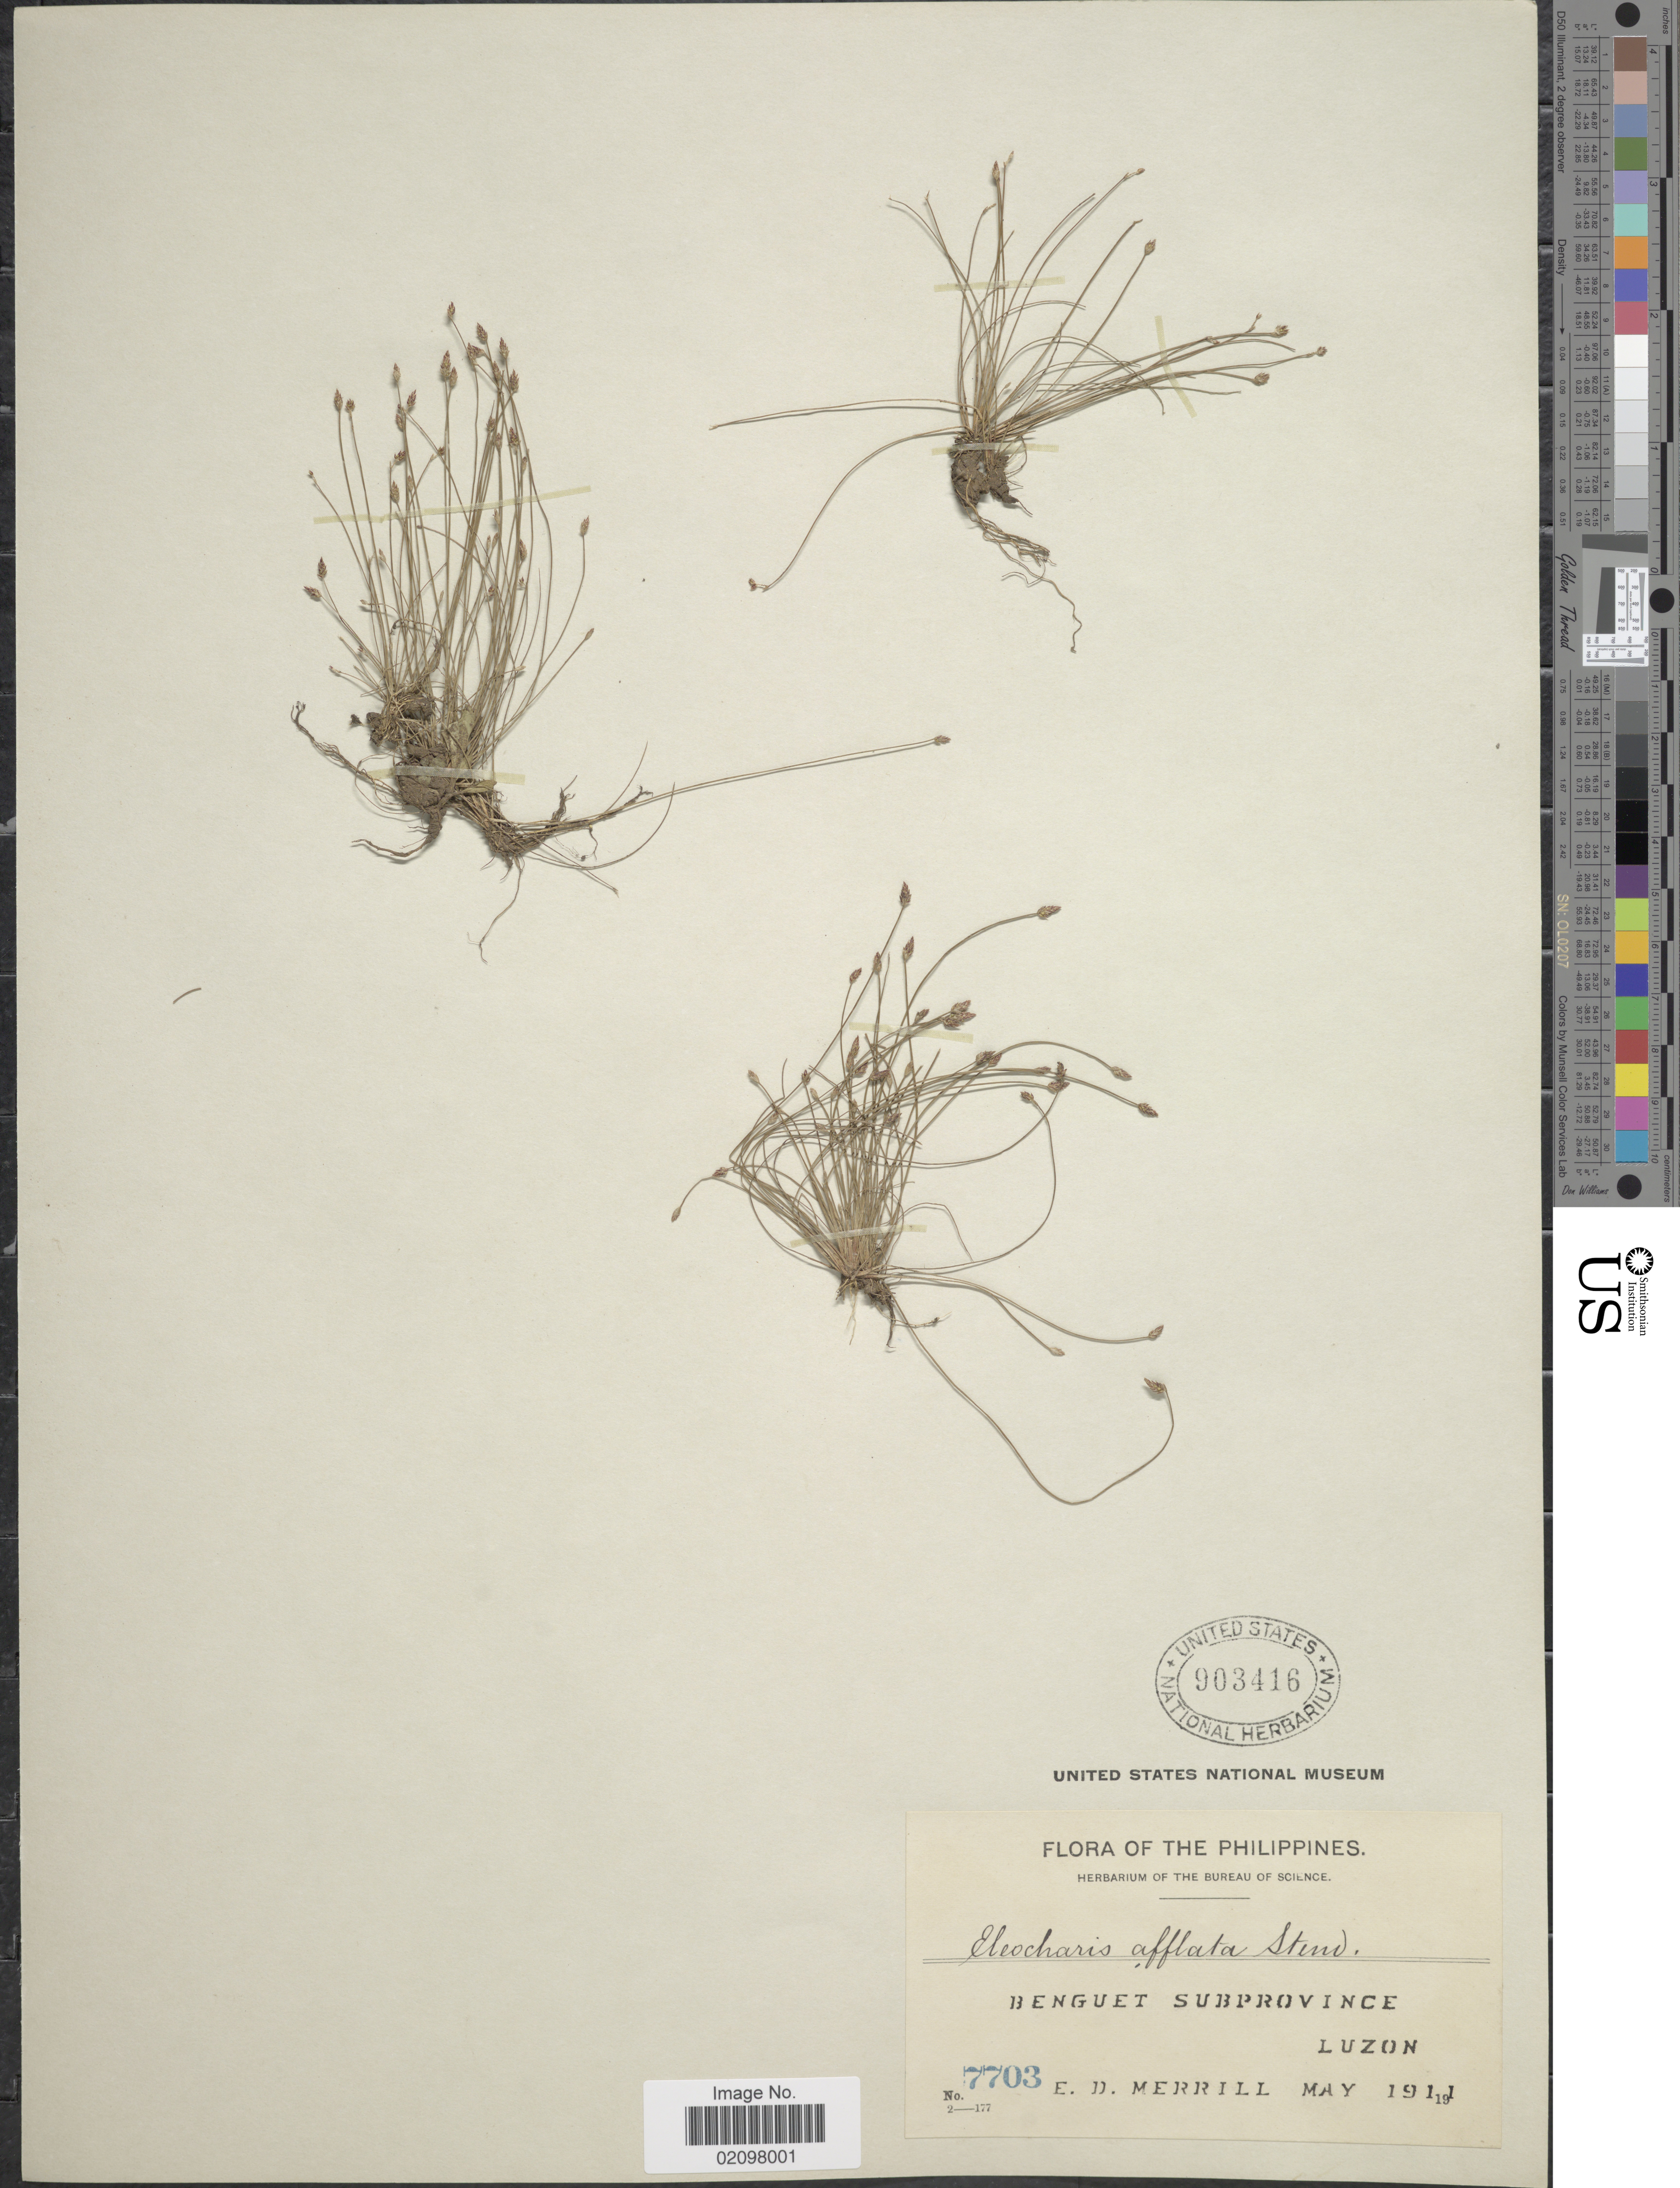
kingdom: Plantae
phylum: Tracheophyta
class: Liliopsida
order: Poales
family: Cyperaceae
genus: Eleocharis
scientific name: Eleocharis congesta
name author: D. Don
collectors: E. D. Merrill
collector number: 7703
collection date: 1911-05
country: Philippines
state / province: Cordillera (Administrative Region)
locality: Benguet Subprovince, Luzon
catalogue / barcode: US 903416